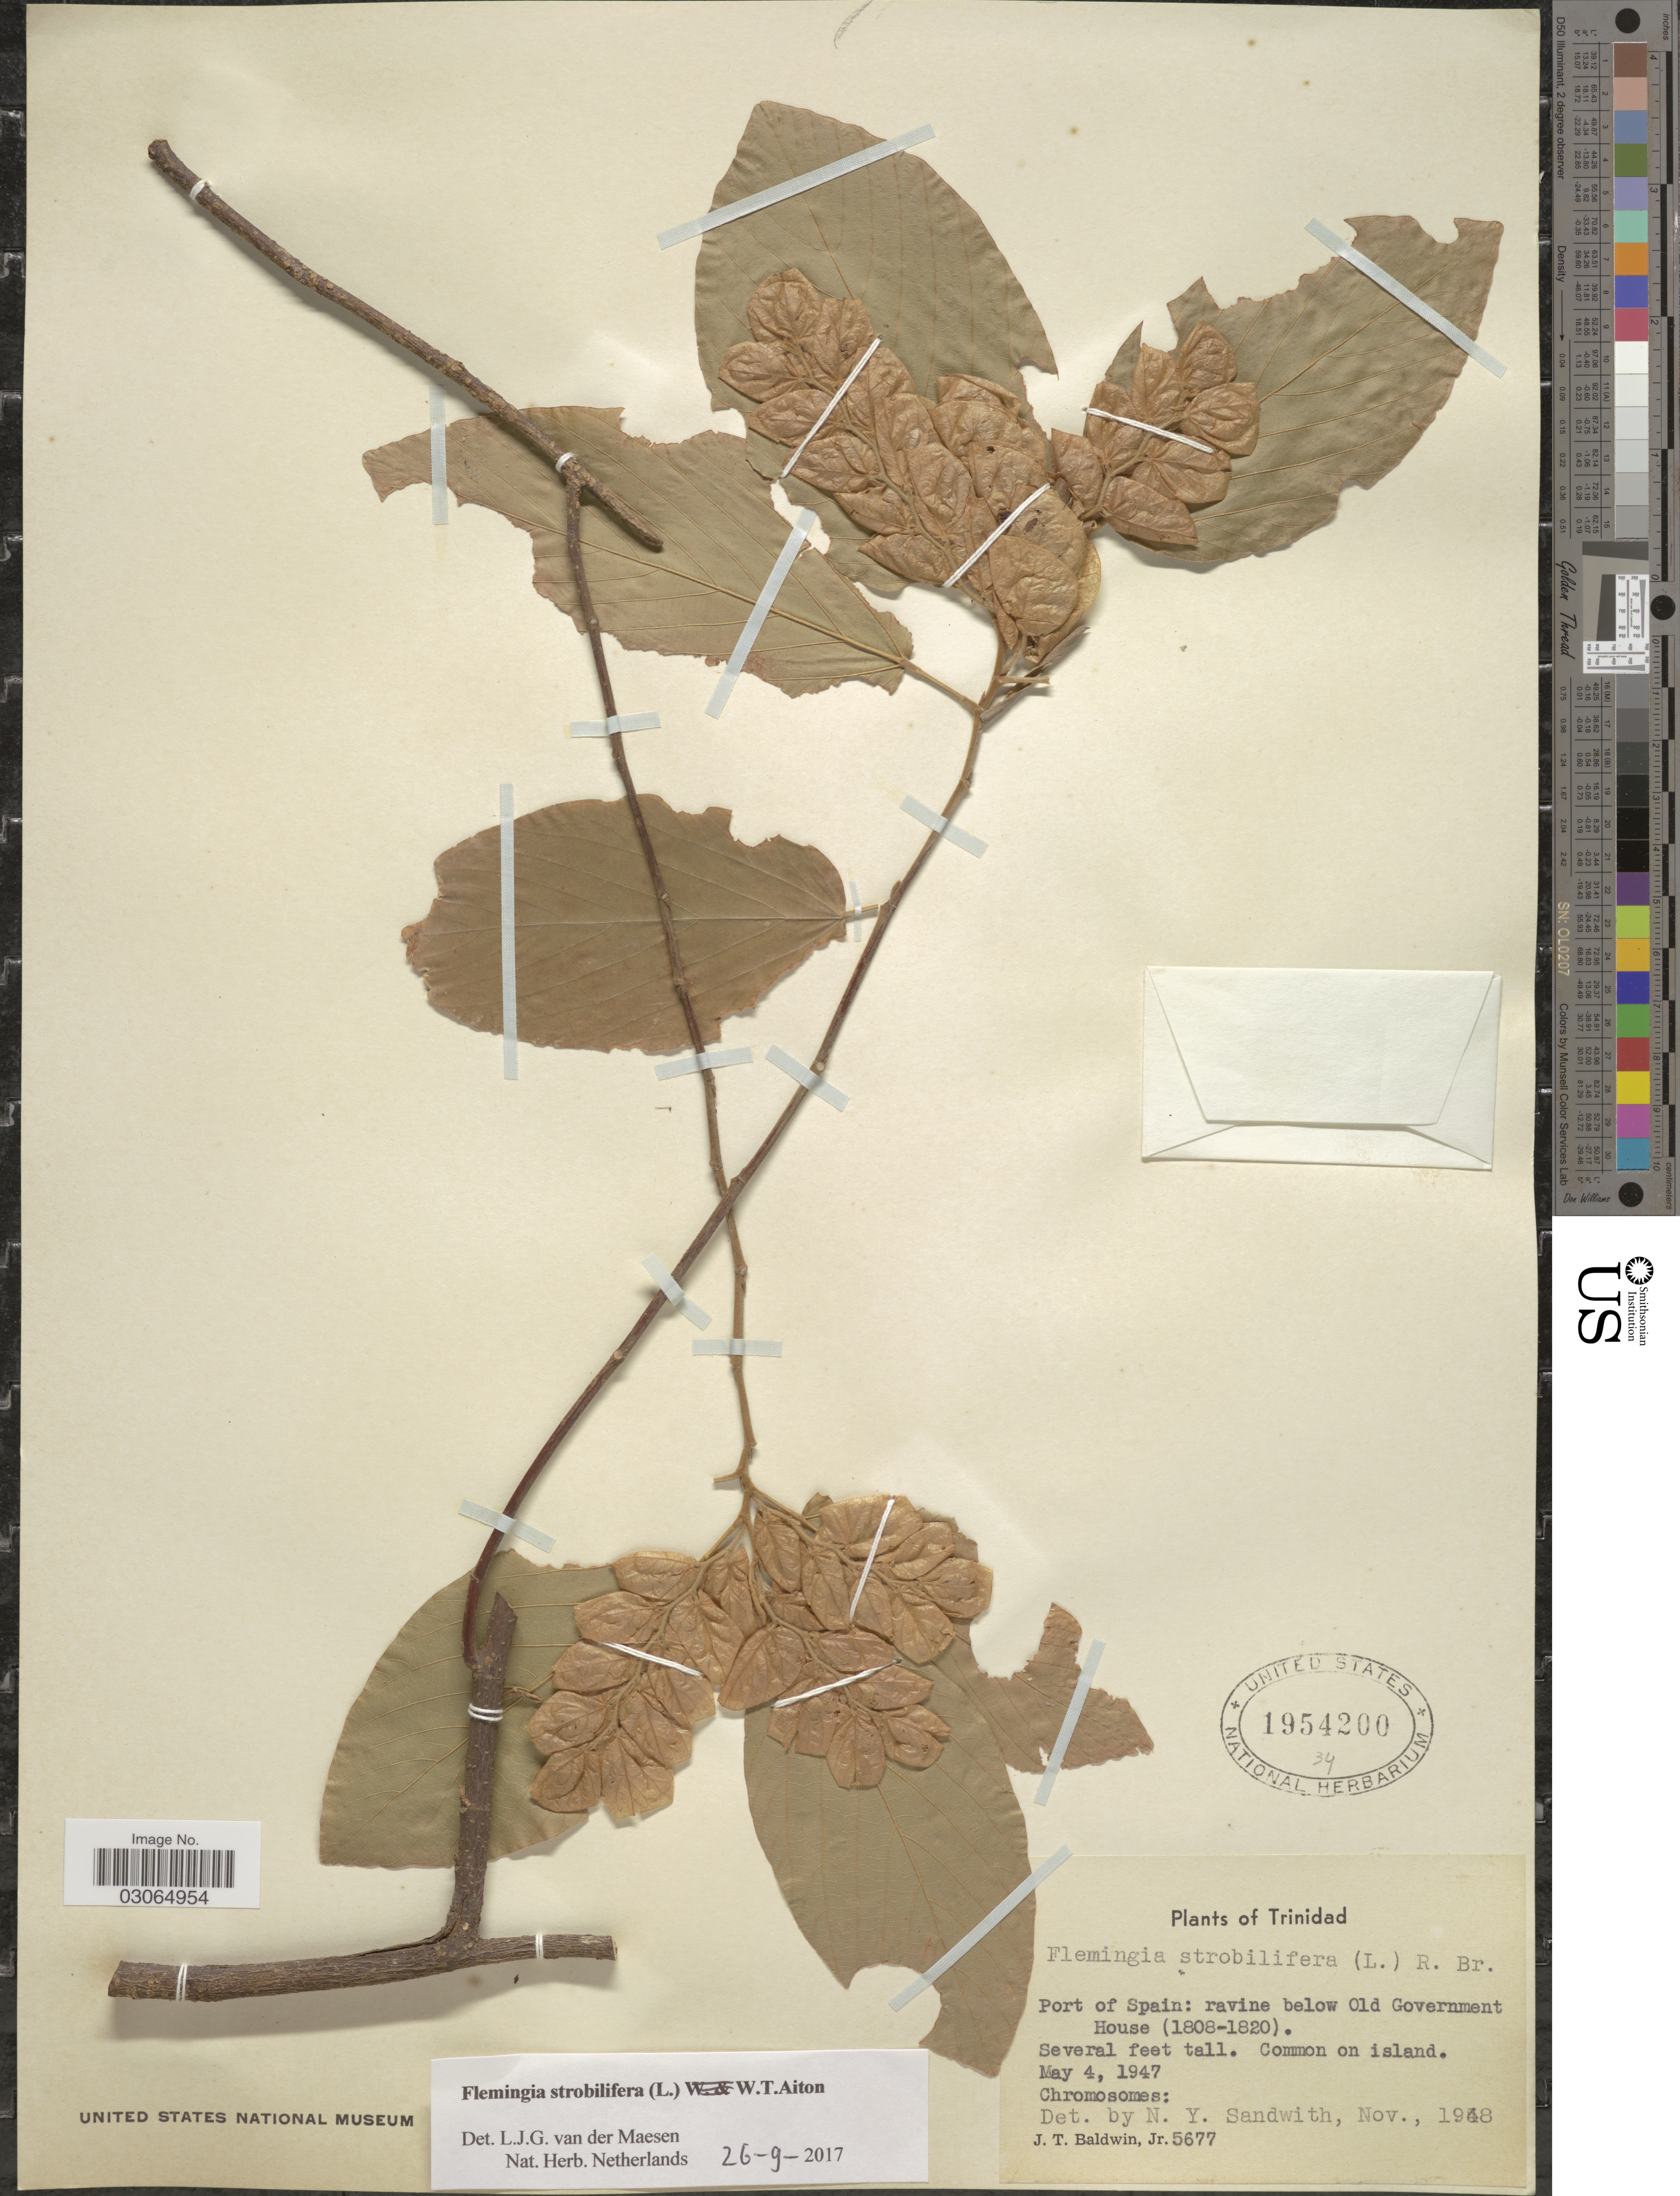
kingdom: Plantae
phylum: Tracheophyta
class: Magnoliopsida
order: Fabales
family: Fabaceae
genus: Flemingia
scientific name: Flemingia strobilifera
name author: (L.) W.T. Aiton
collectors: J. T. Baldwin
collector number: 5677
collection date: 1947-05-04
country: Trinidad and Tobago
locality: Trinidad. Port of Spain: ravine below Old Government House (1808-1820).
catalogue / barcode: US 1954200